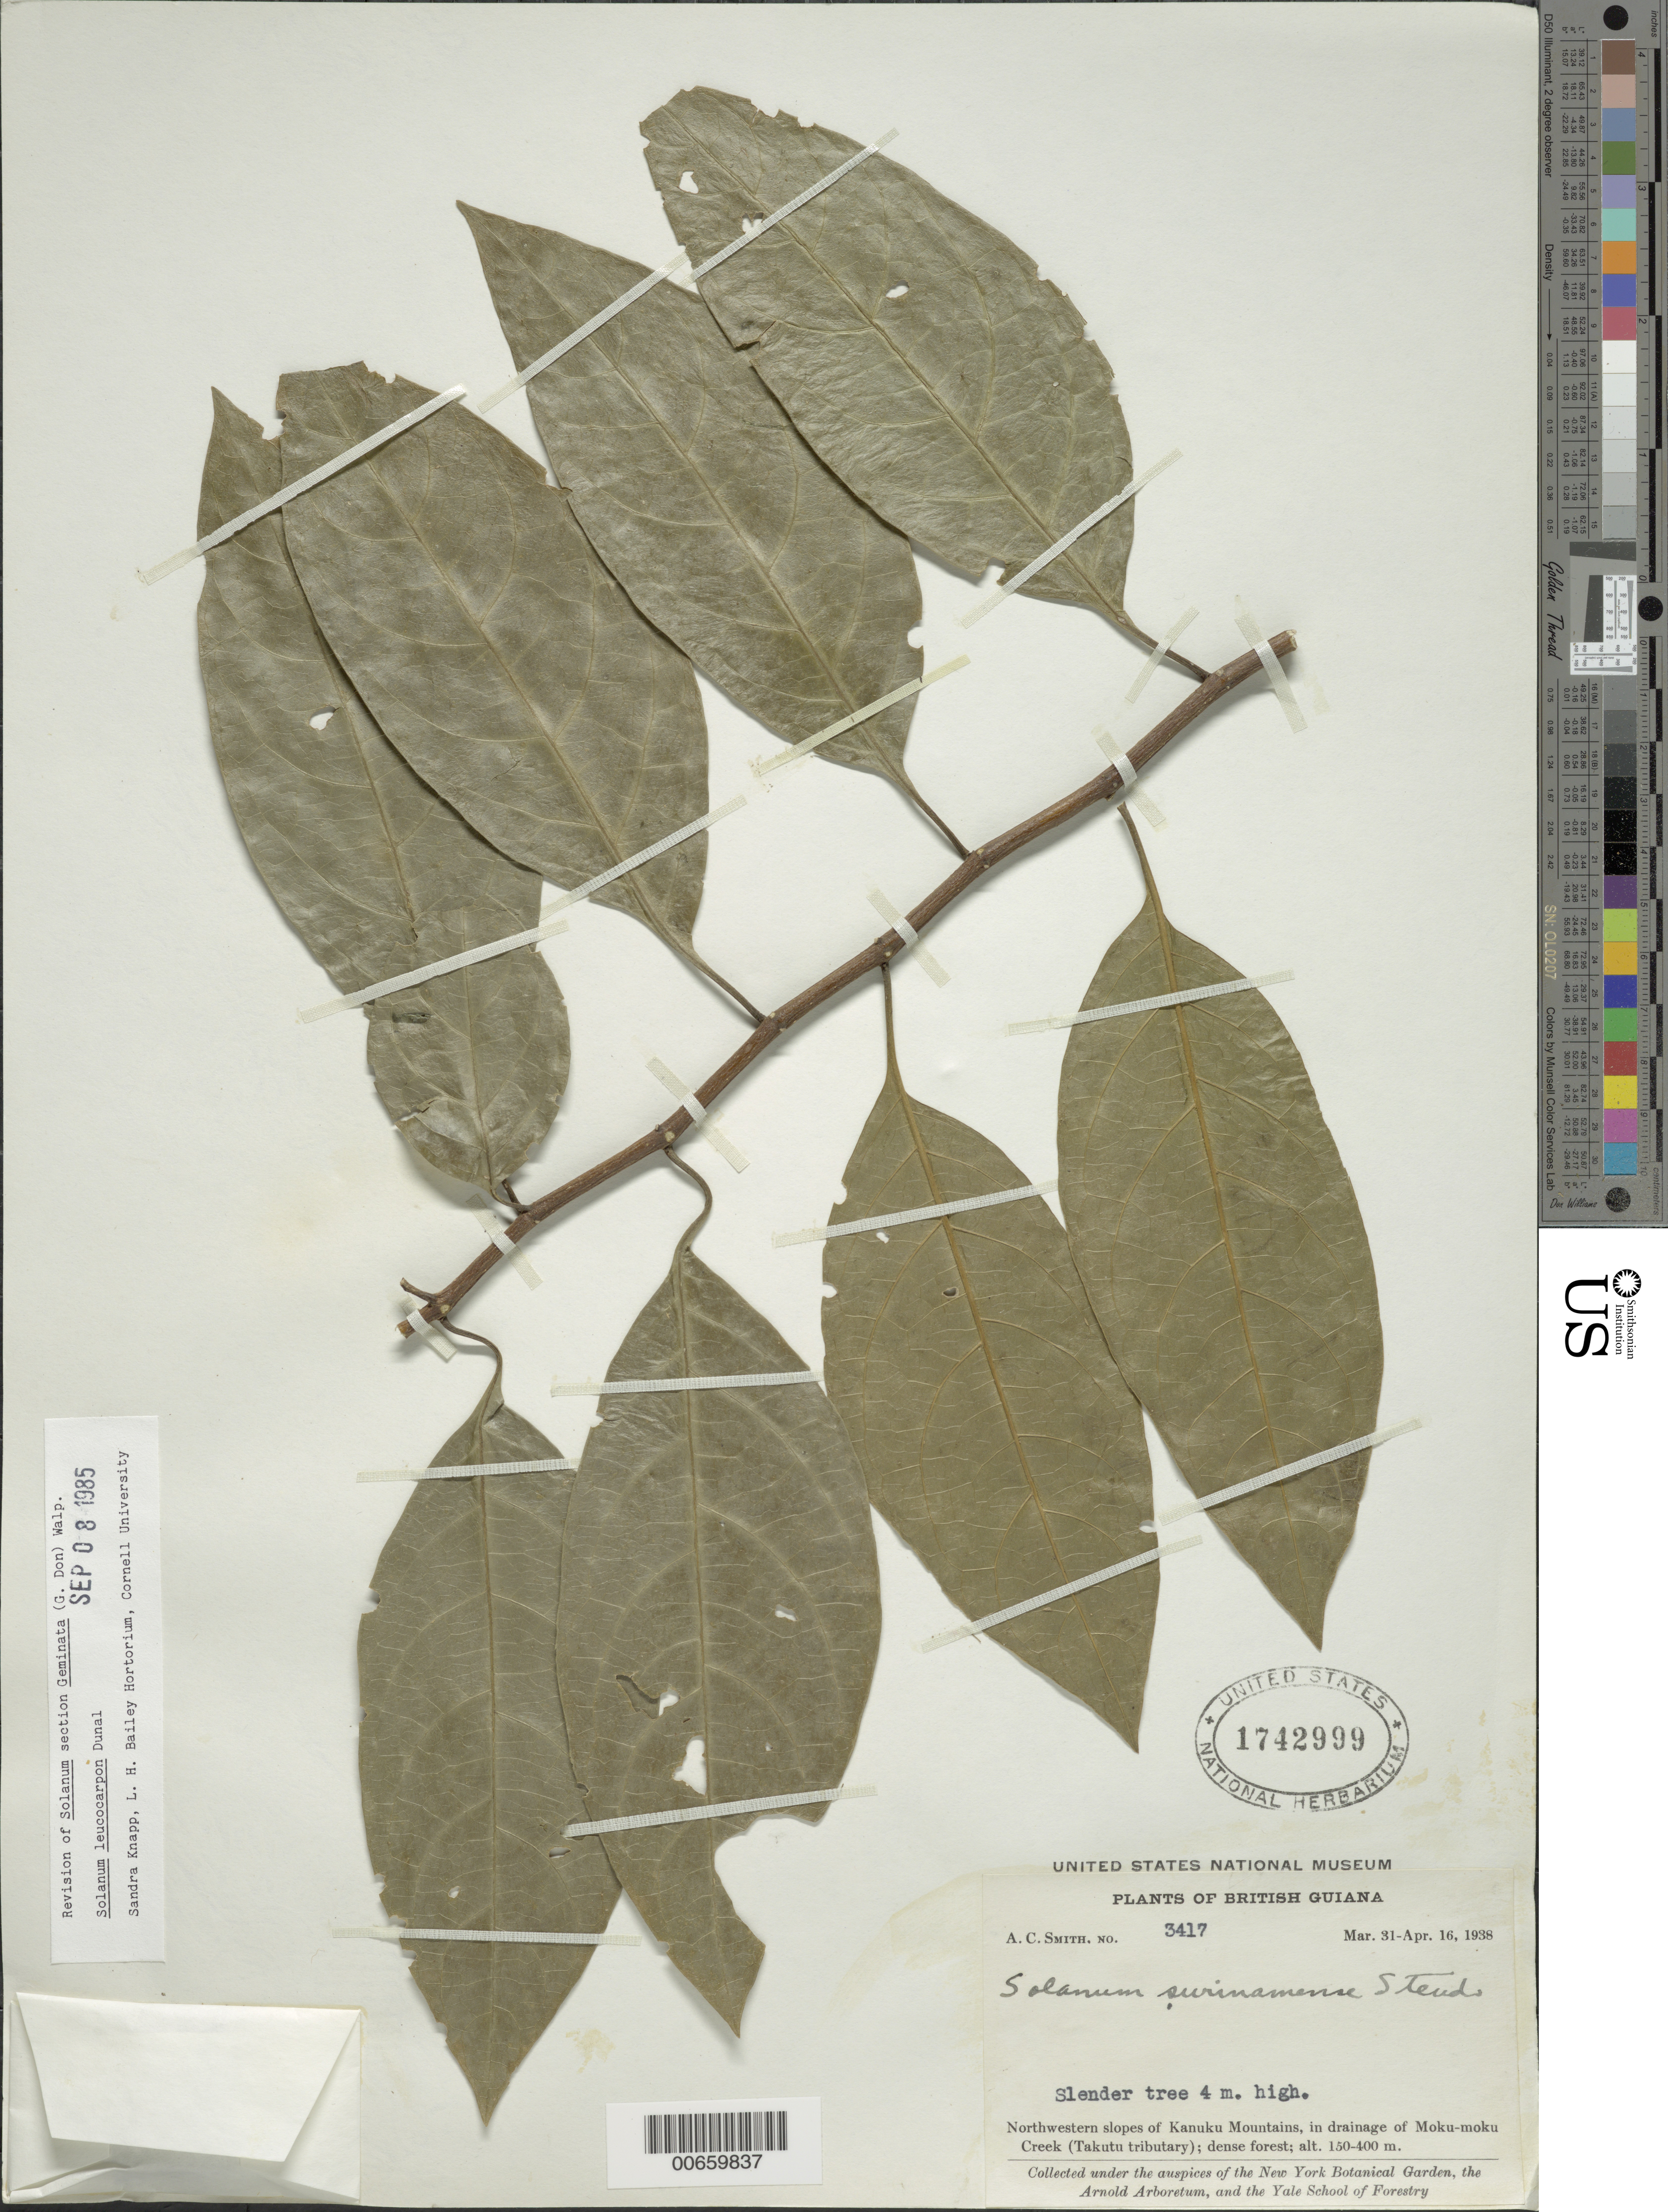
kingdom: Plantae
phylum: Tracheophyta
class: Magnoliopsida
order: Solanales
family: Solanaceae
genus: Solanum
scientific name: Solanum leucocarpon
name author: Dunal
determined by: Knapp, S. D.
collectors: A. C. Smith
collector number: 3417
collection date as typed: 3 Mar 1938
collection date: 1938-03-03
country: Guyana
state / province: U. Takutu-U. Essequibo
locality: Kanuku Mountains, NW slopes, in drainage of Moku-moku Creek (Takutu tributary)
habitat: Dense forest.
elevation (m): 150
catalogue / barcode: US 1742999